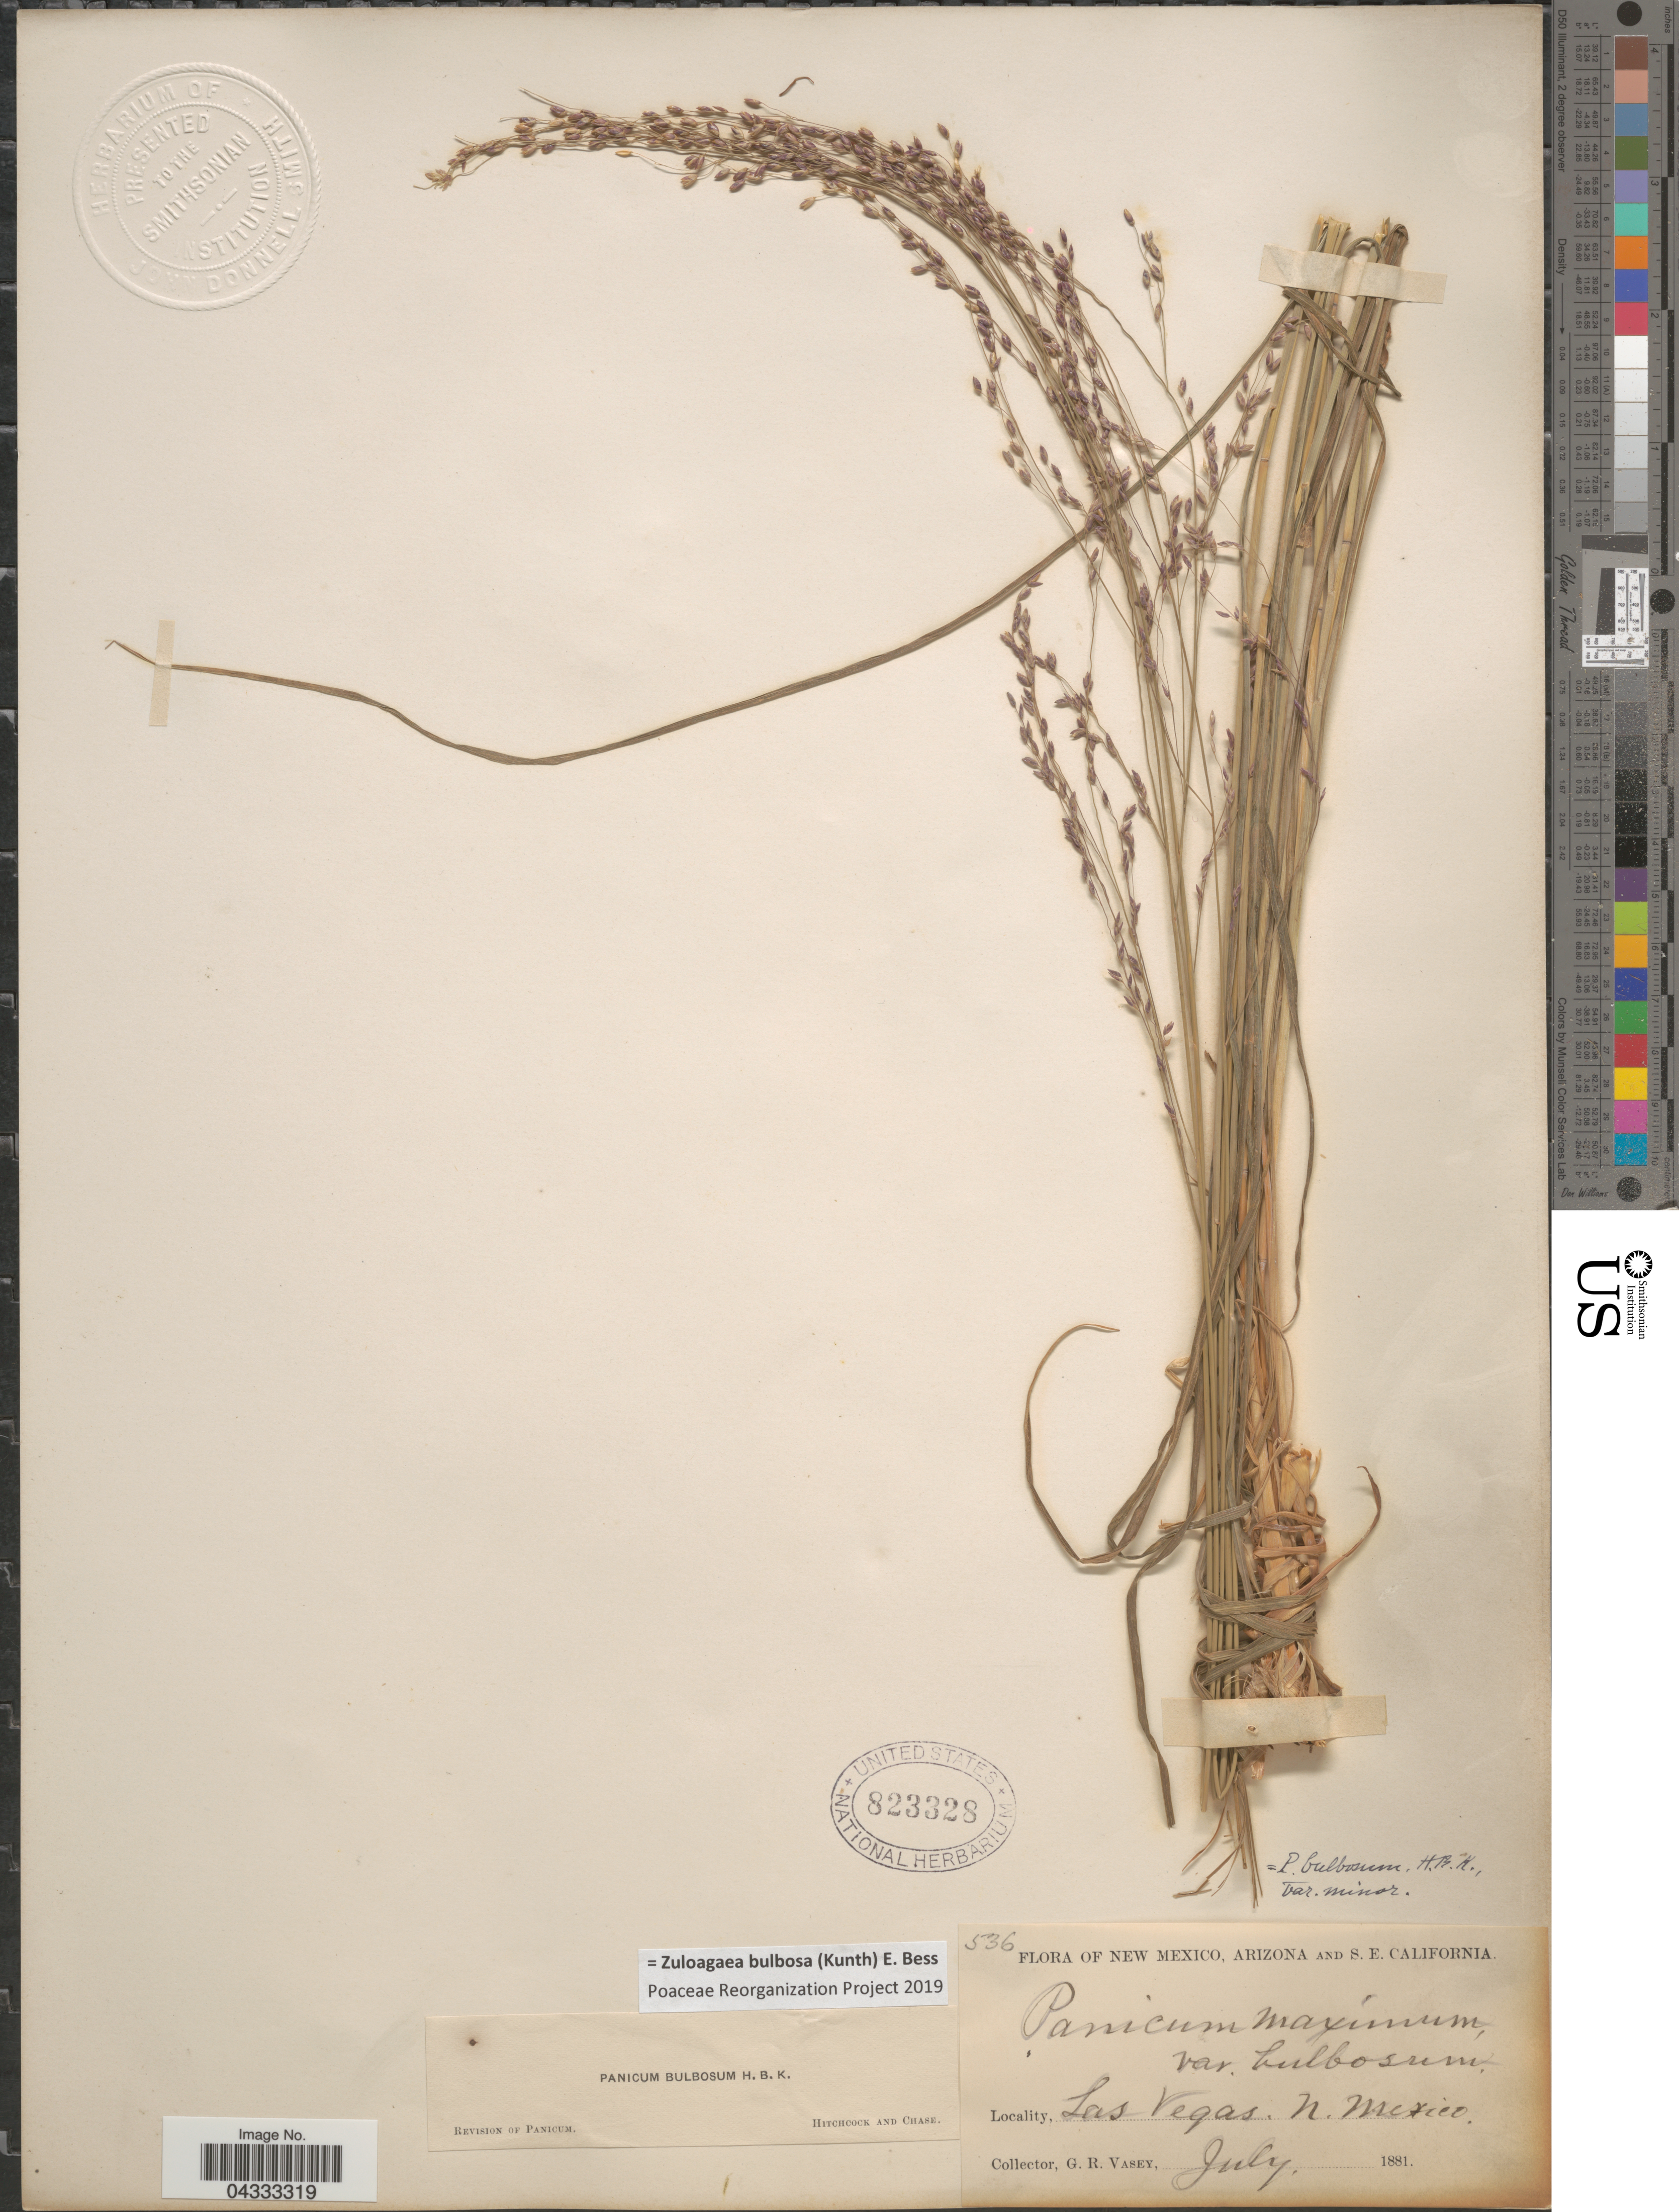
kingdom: Plantae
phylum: Tracheophyta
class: Liliopsida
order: Poales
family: Poaceae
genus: Zuloagaea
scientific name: Zuloagaea bulbosa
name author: (Kunth) E. Bess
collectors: G. R. Vasey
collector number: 536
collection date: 1881-07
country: United States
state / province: New Mexico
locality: Las Vegas.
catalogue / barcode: US 823328